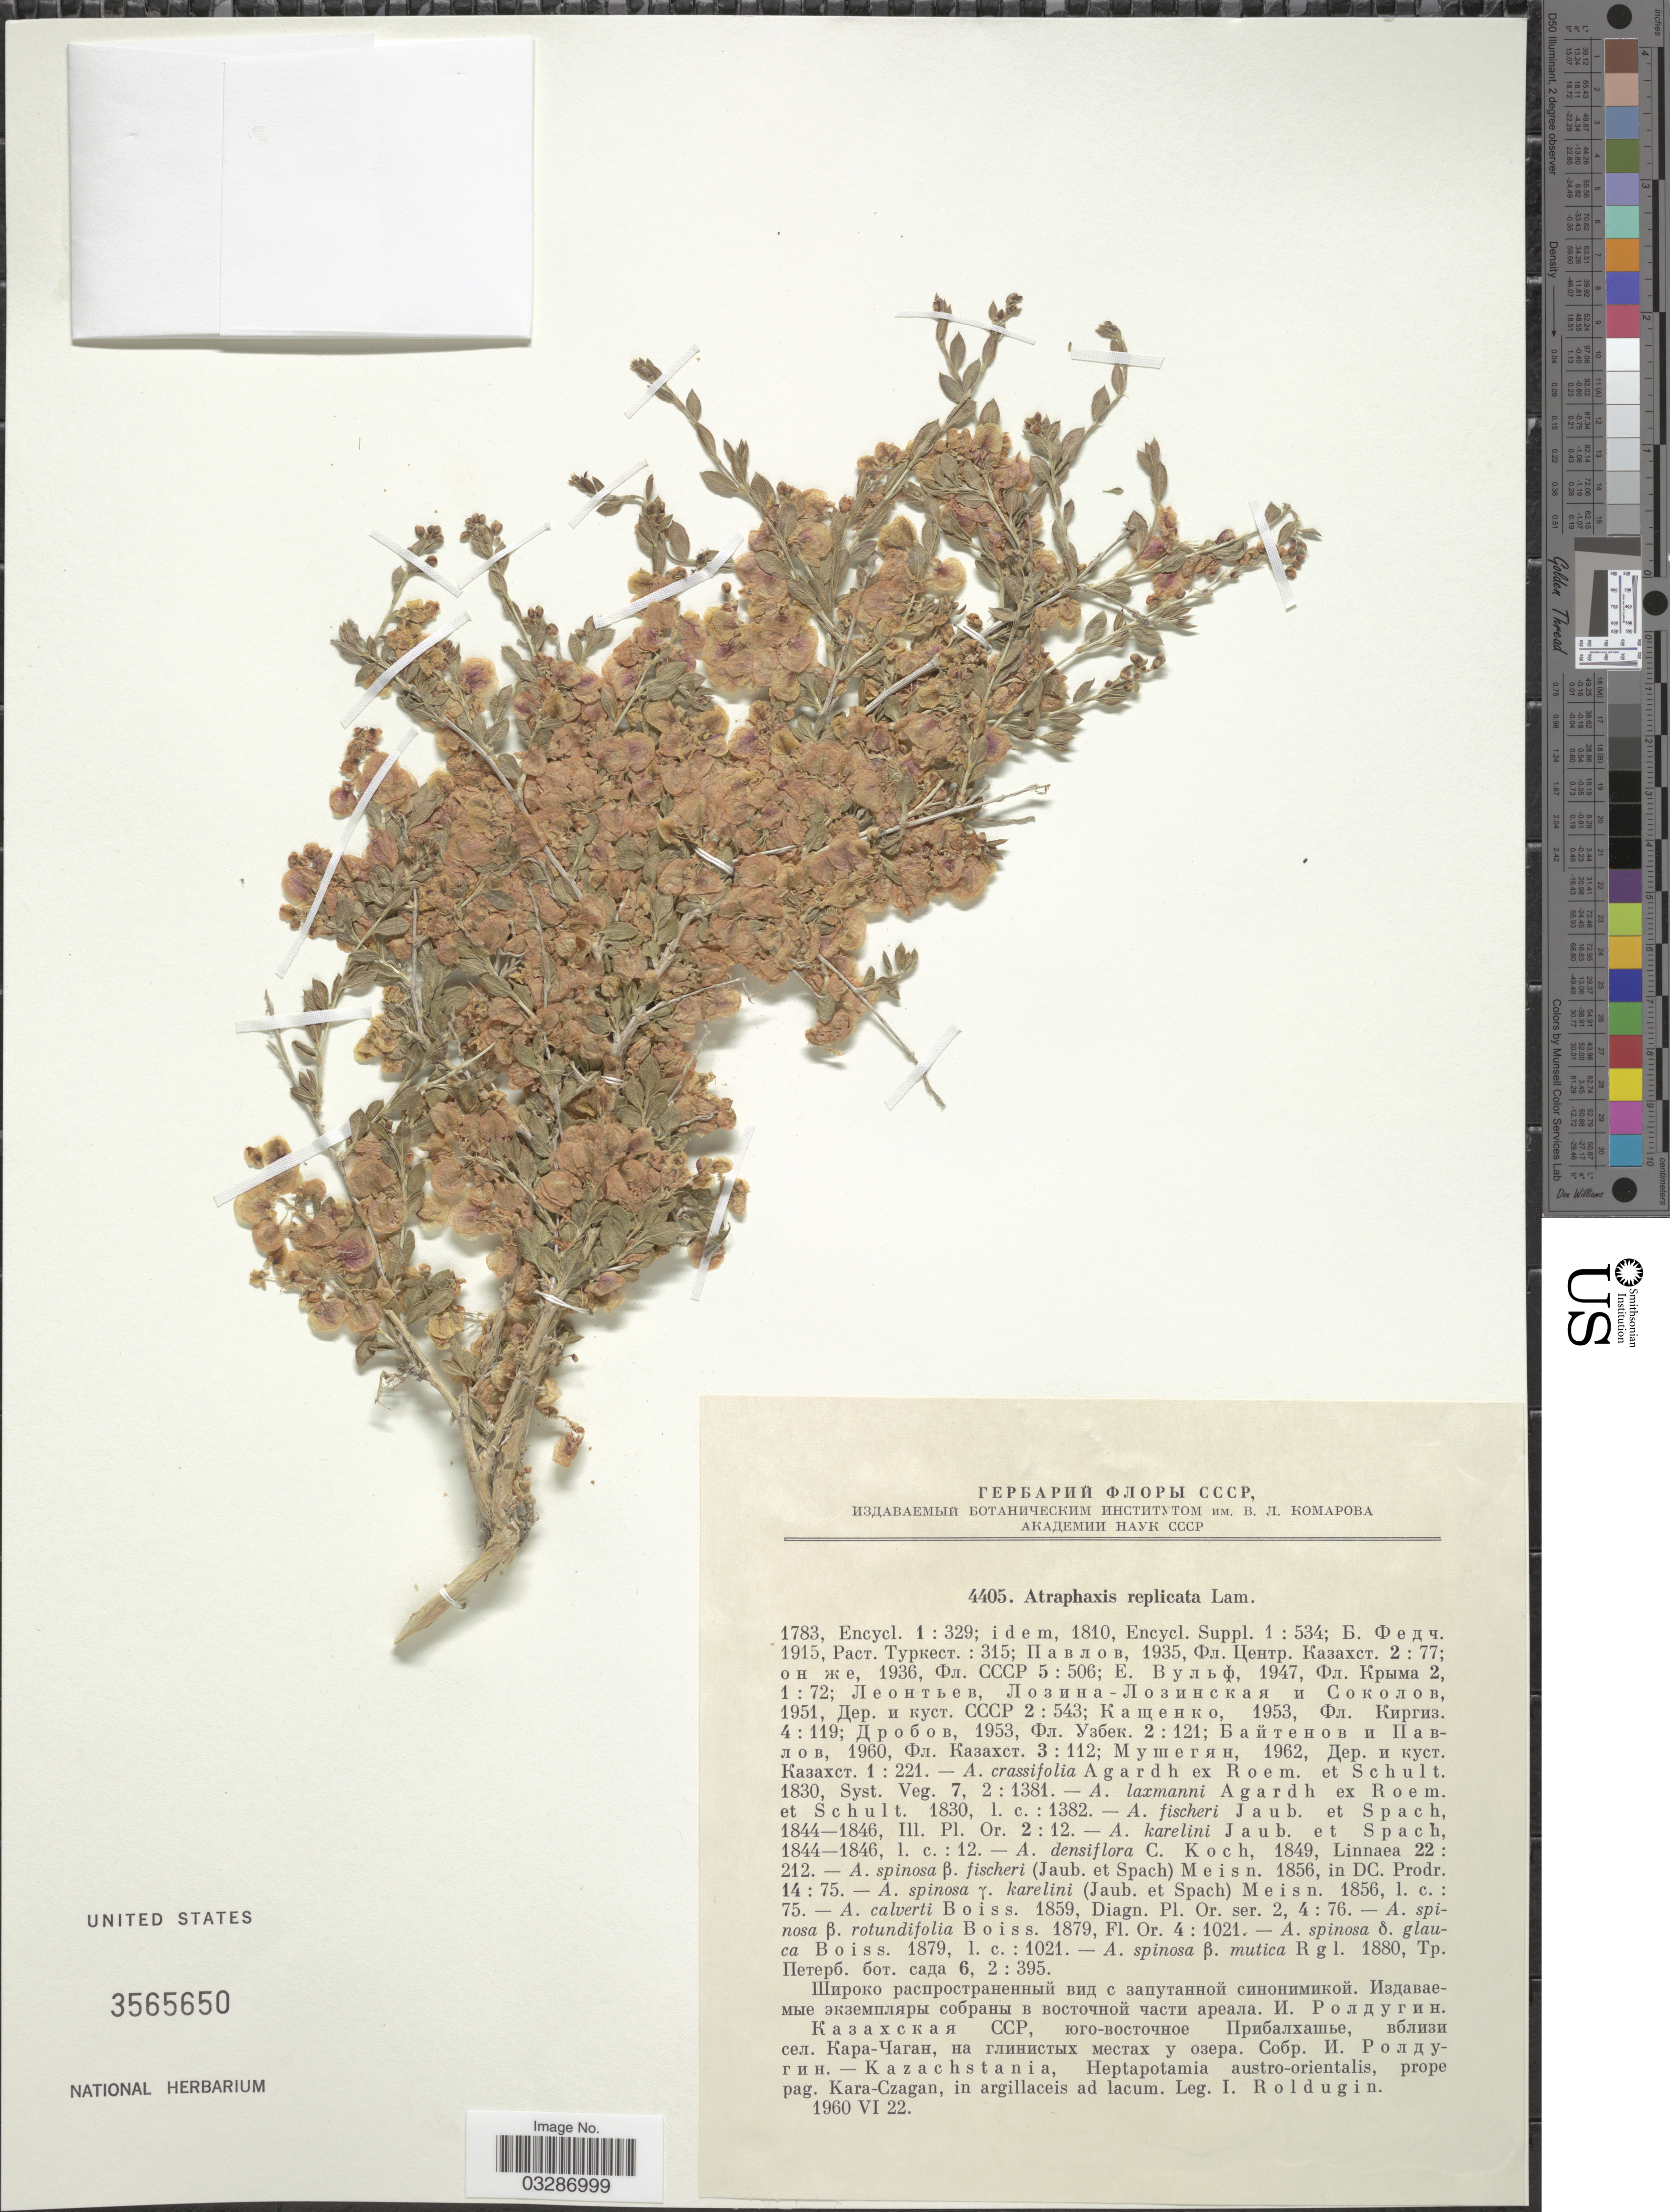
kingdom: Plantae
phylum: Tracheophyta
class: Magnoliopsida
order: Caryophyllales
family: Polygonaceae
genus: Atraphaxis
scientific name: Atraphaxis replicata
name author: Lam.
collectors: I. Roldugin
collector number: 4405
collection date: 1960-06-22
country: Kazakhstan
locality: Kazachstania, Heptapotamia austro-orientalis, prope pag. Kara-Czagan, in argillaceis ad lacum.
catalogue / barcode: US 3565650